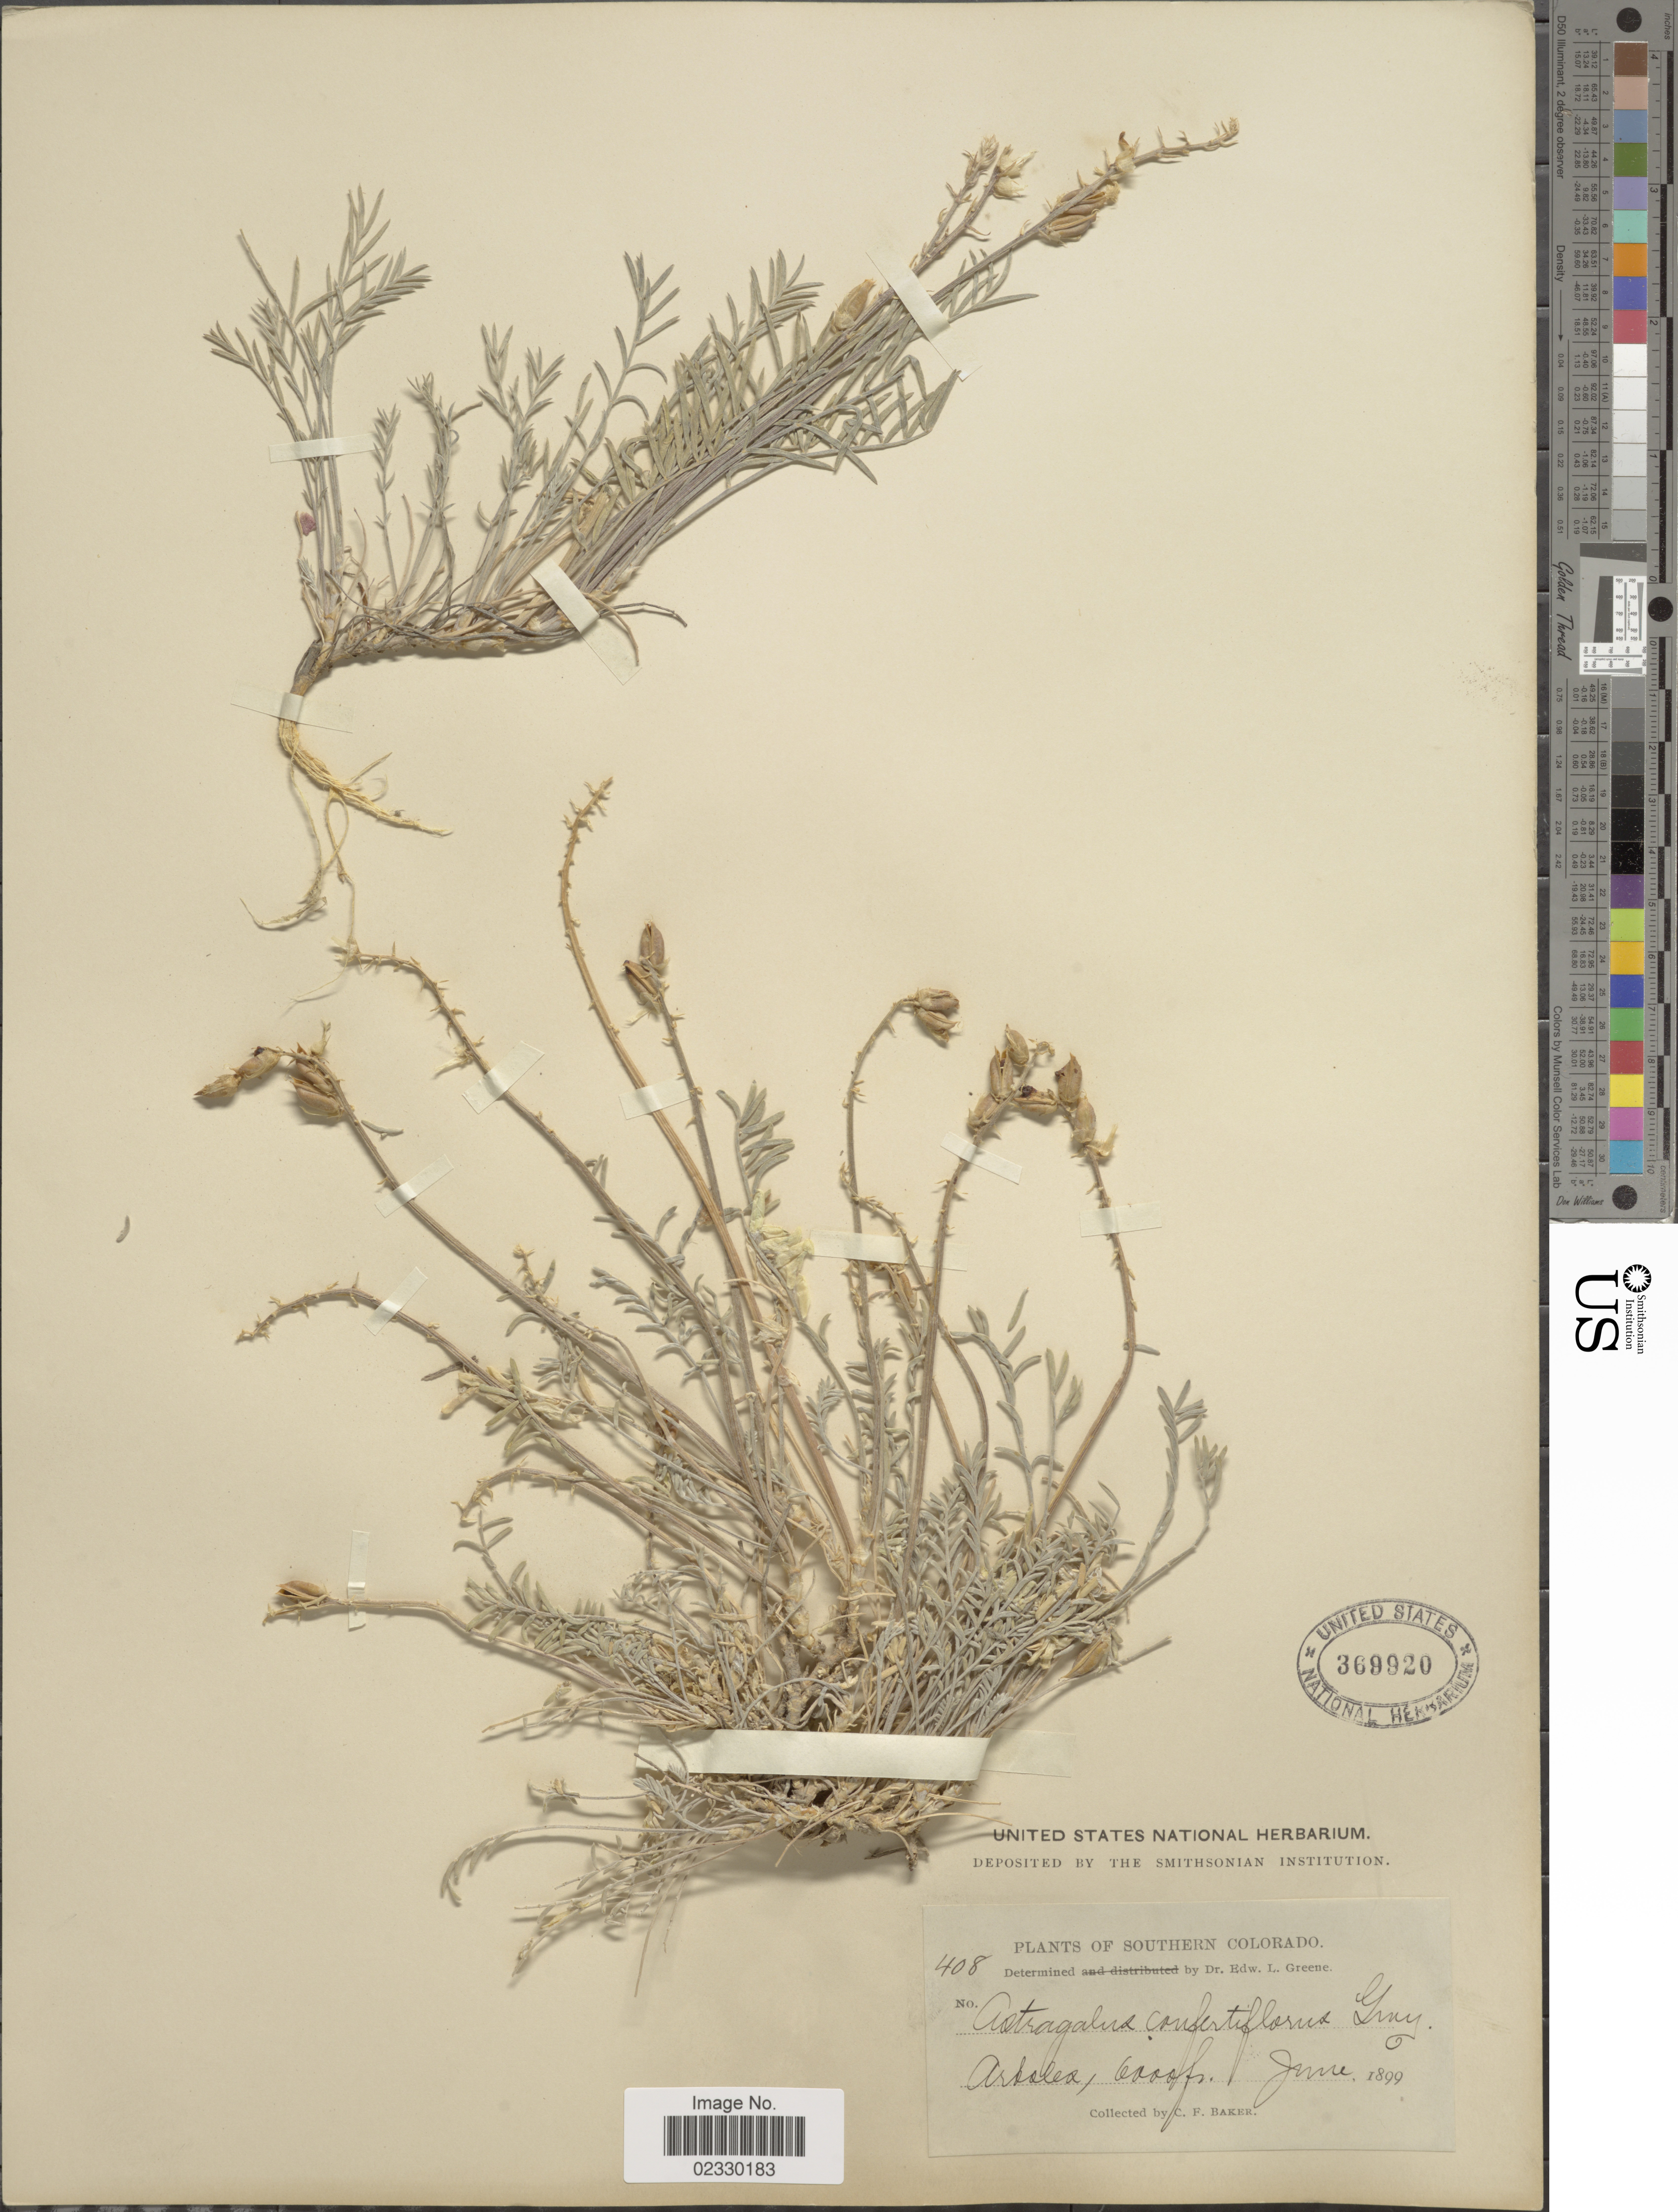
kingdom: Plantae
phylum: Tracheophyta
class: Magnoliopsida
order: Fabales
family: Fabaceae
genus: Astragalus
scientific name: Astragalus confertiflorus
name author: A. Gray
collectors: C. F. Baker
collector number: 408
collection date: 1899-06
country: United States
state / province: Colorado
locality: Southern Colorado, Arkales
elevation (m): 1829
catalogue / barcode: US 369920